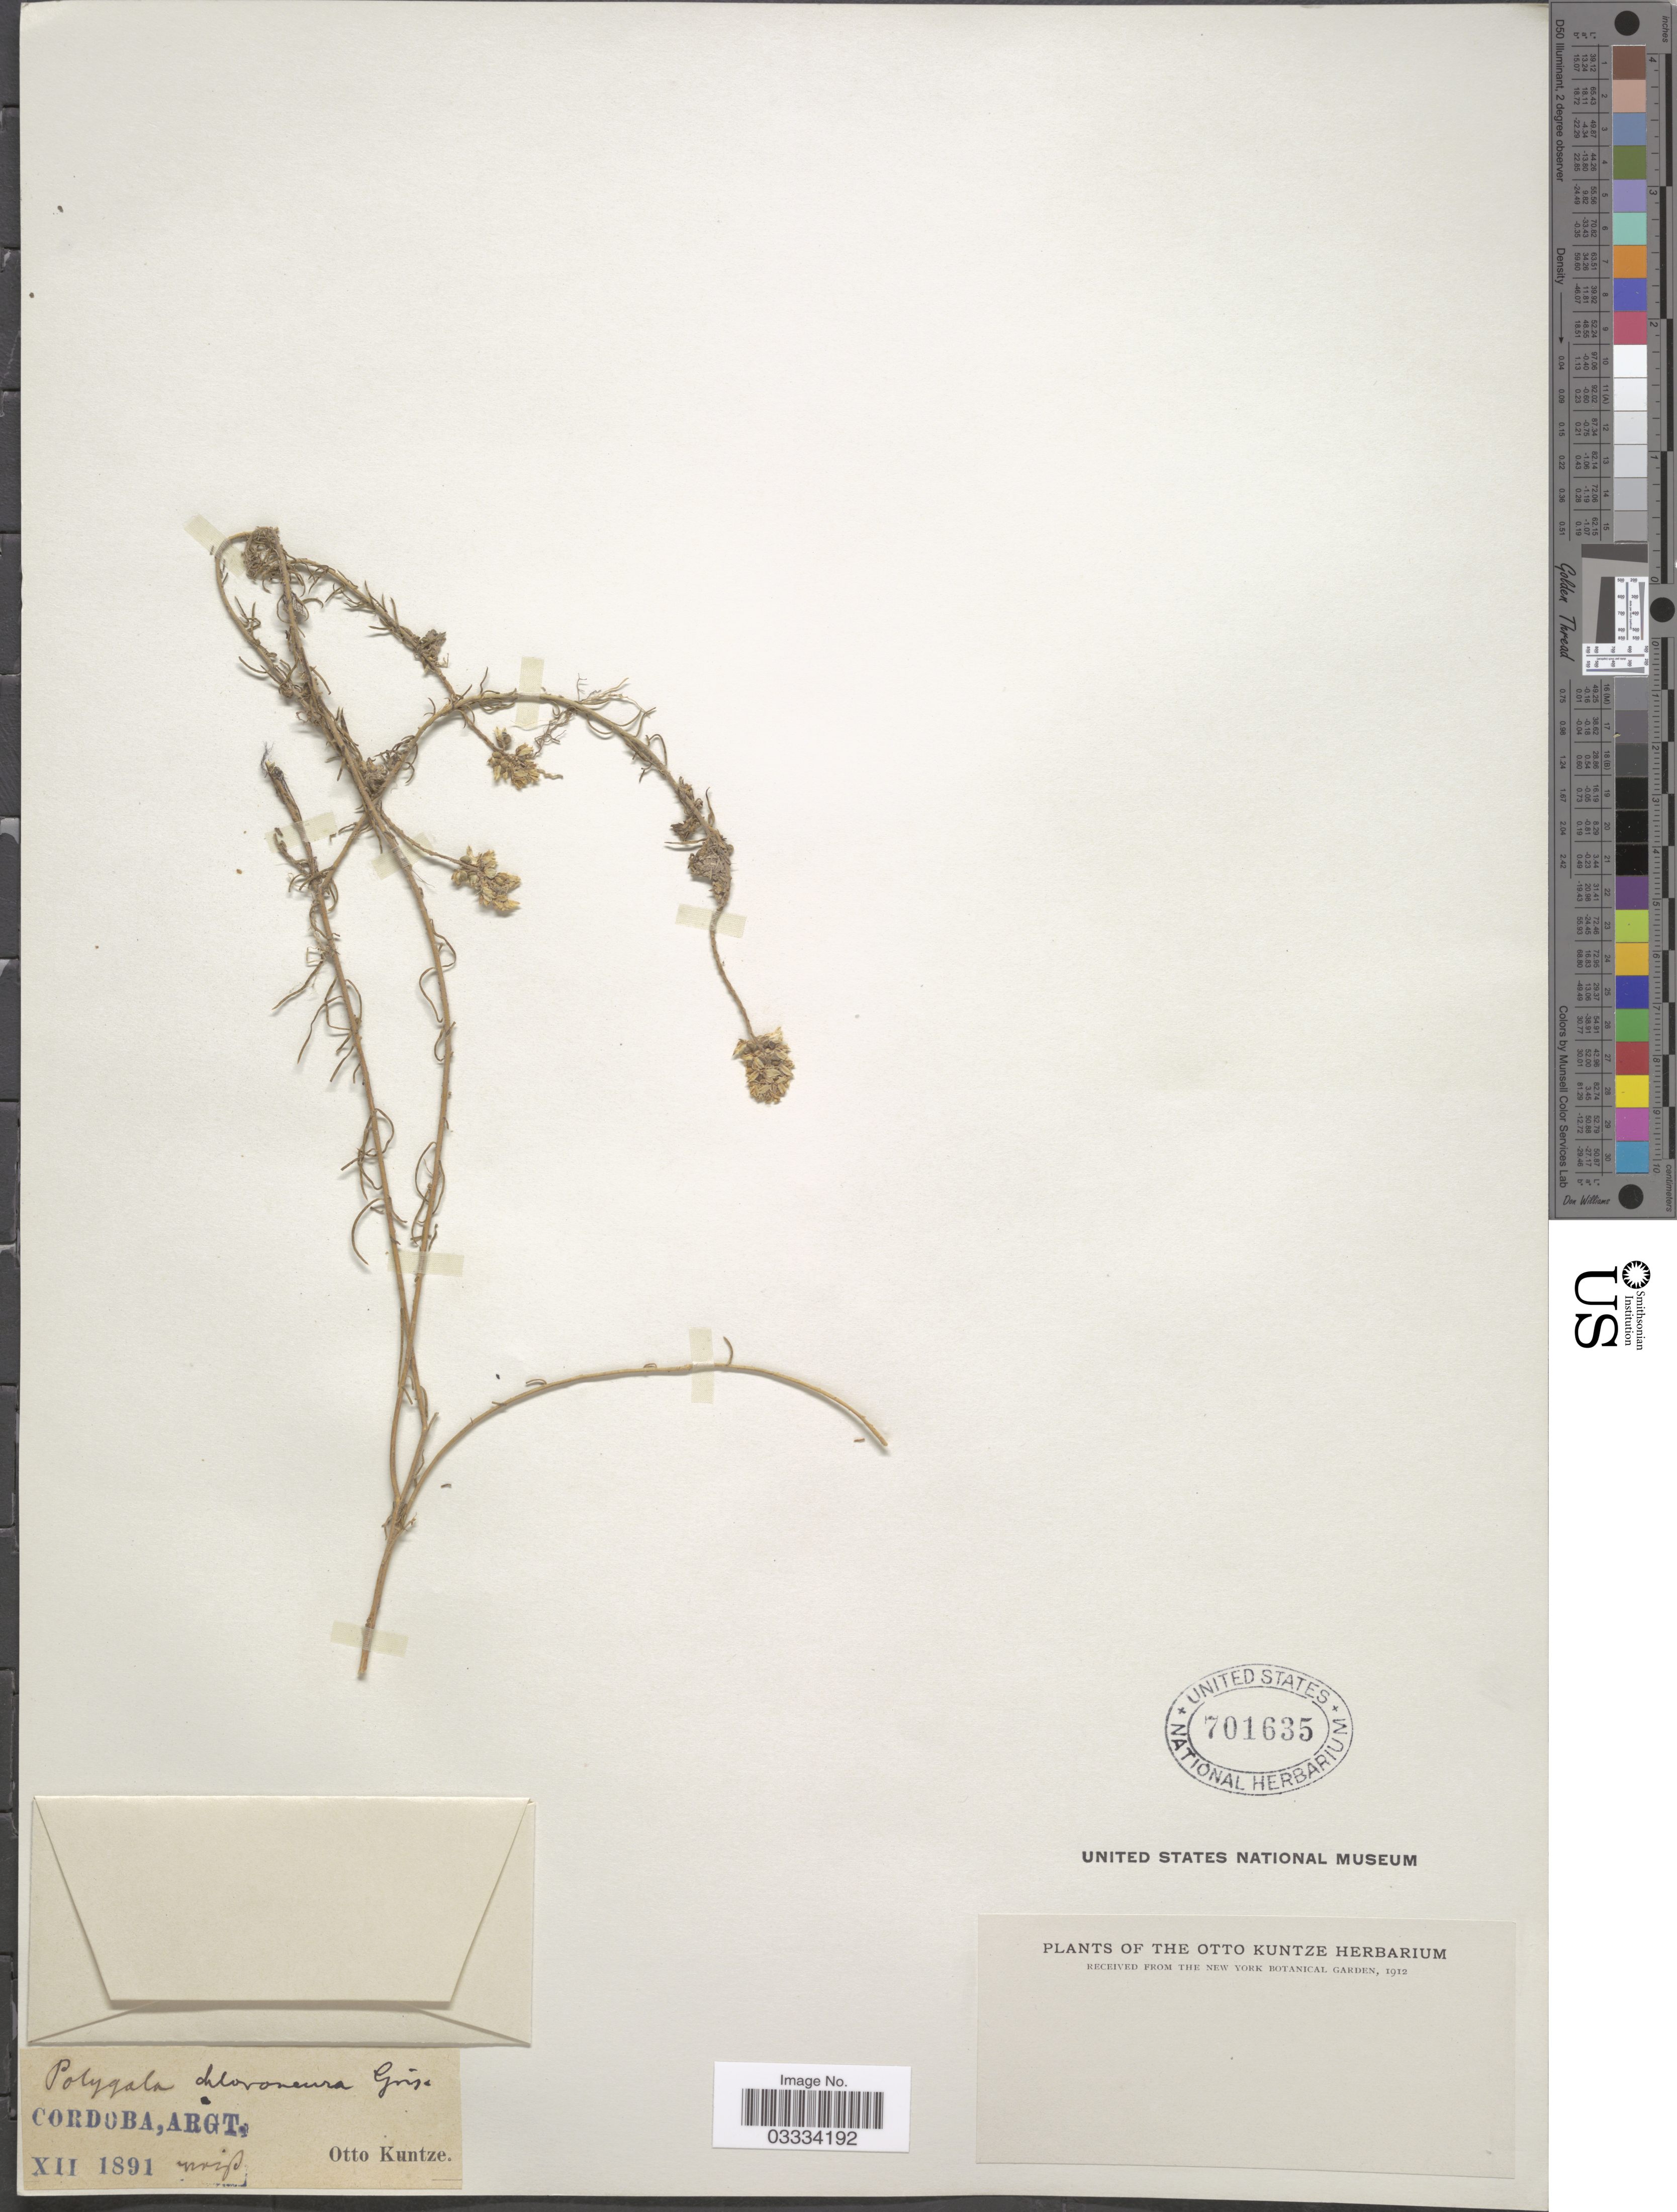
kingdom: Plantae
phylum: Tracheophyta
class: Magnoliopsida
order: Fabales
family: Polygalaceae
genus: Polygala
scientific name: Polygala subandina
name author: Phil.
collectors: C.E.O. Kuntze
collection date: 1891-12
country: Argentina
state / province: Cordoba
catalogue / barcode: US 701635